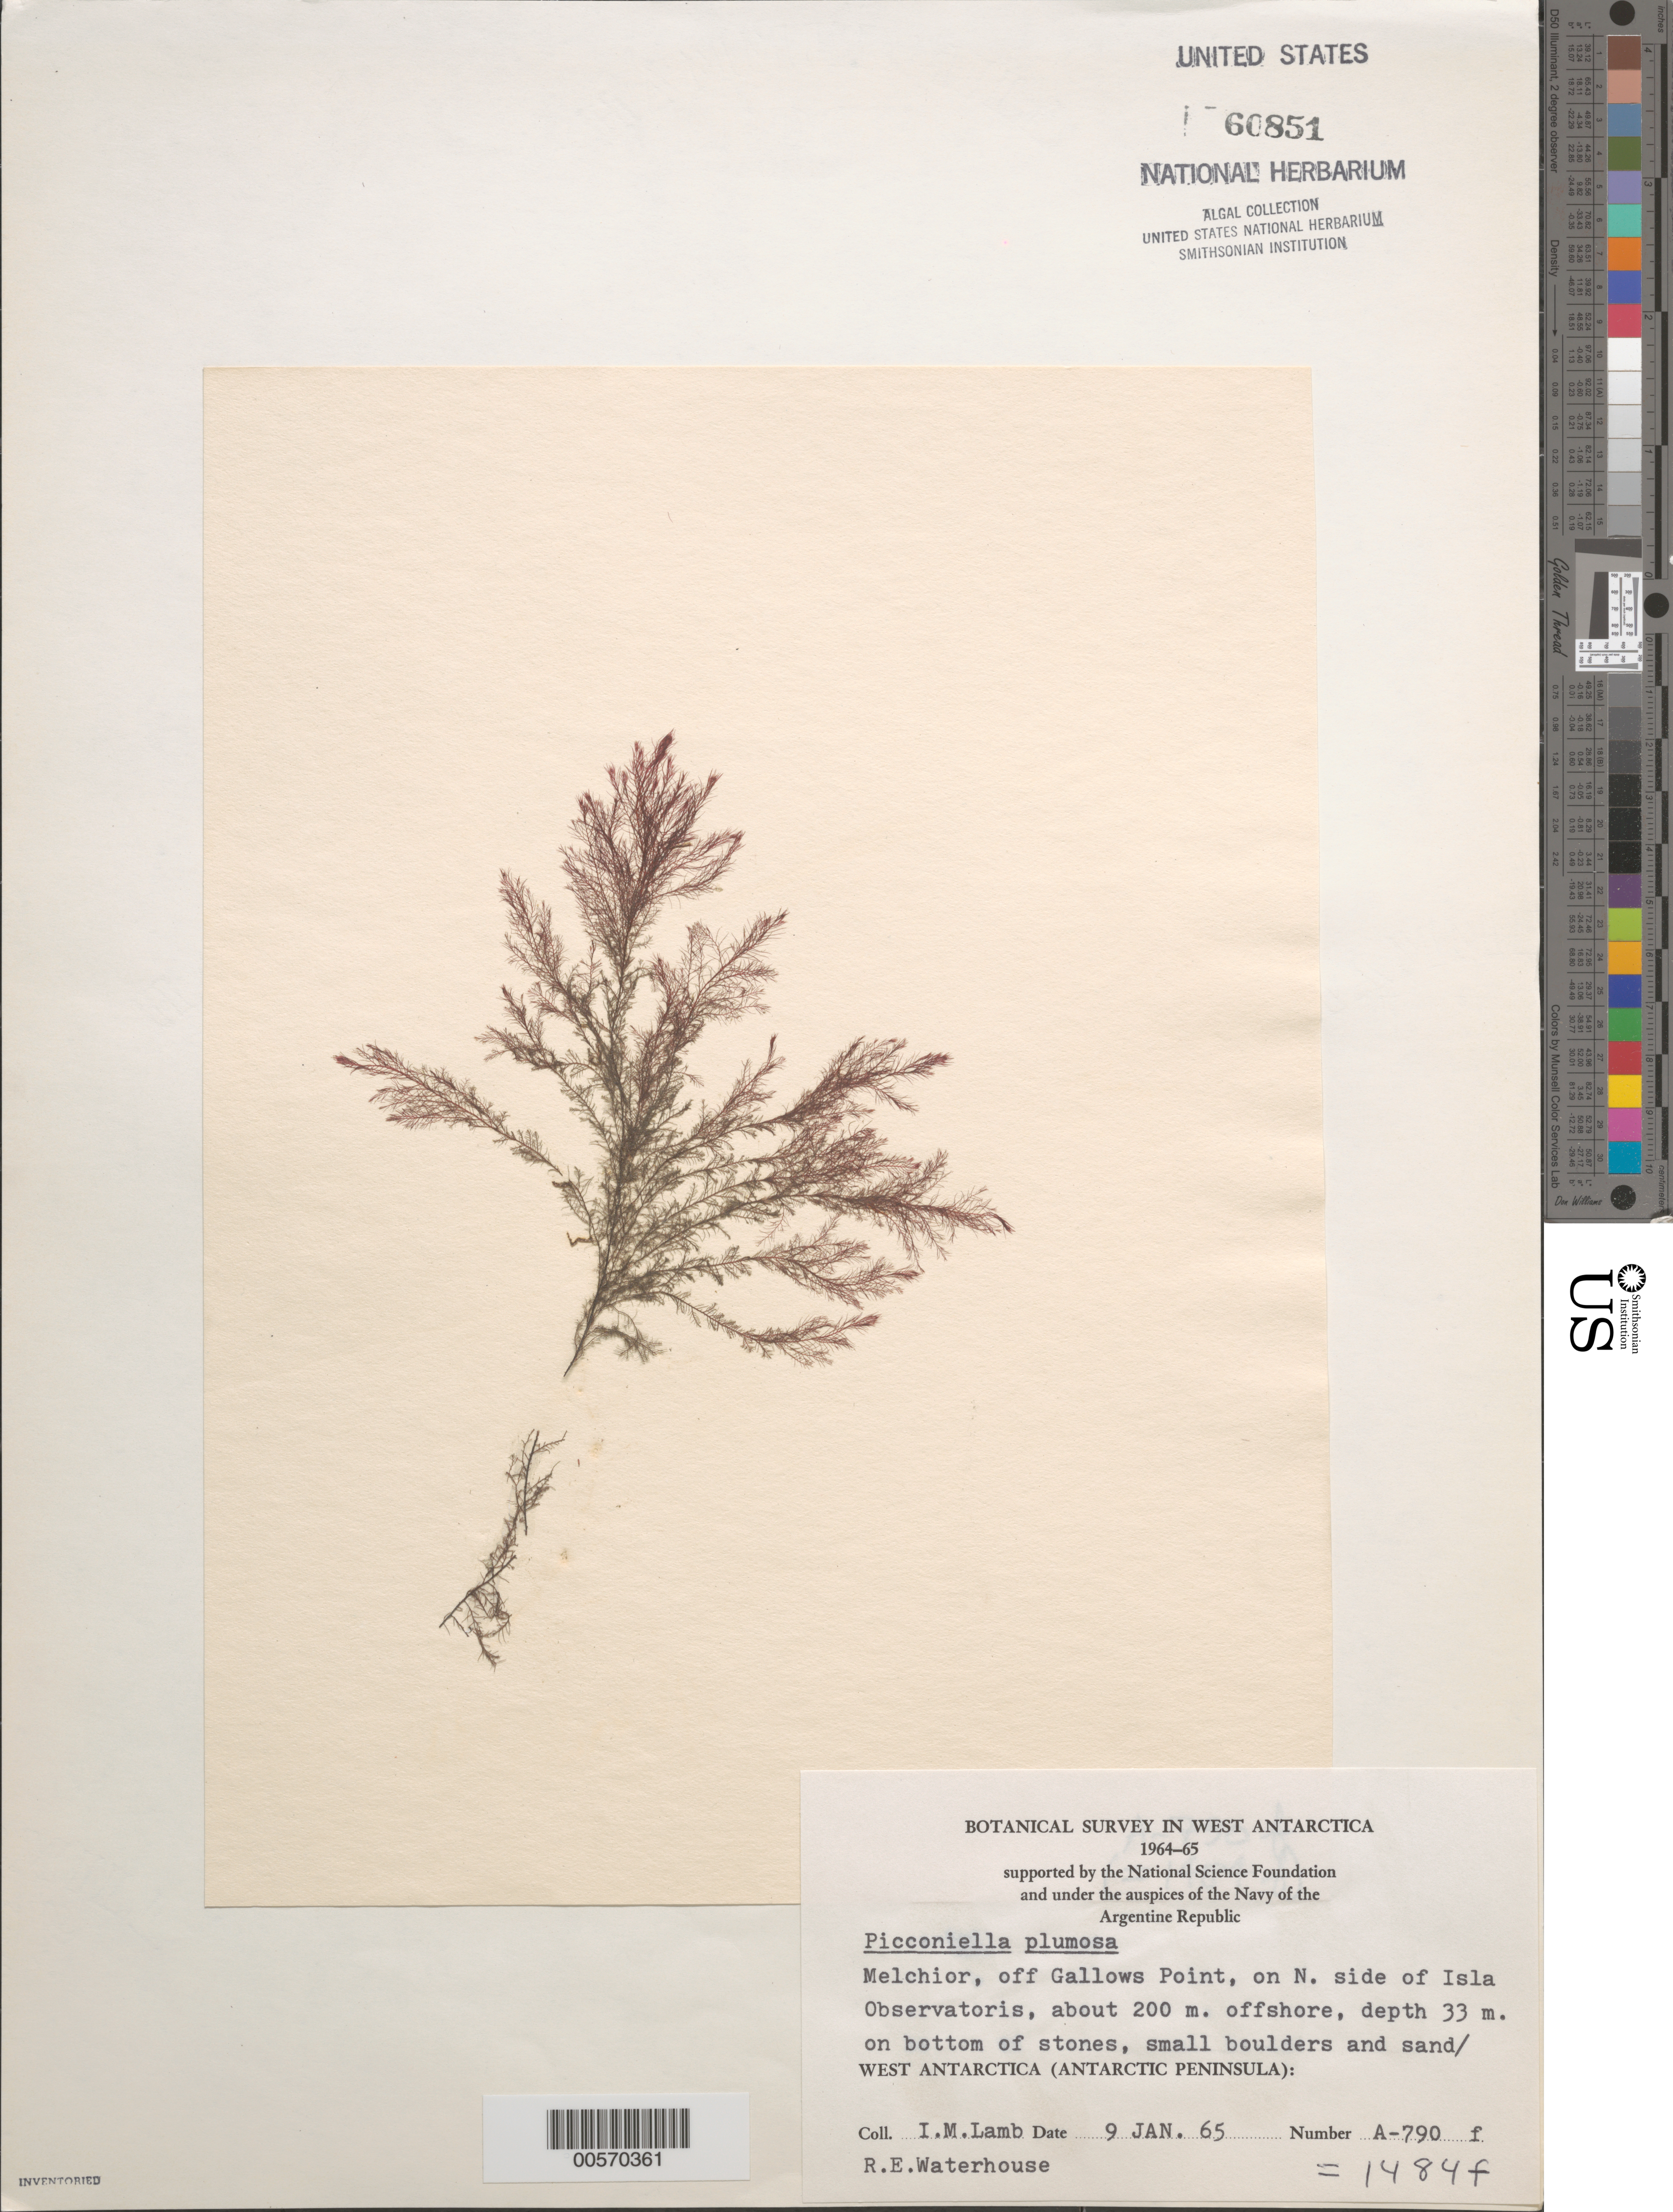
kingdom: Plantae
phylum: Rhodophyta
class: Florideophyceae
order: Ceramiales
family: Rhodomelaceae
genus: Picconiella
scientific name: Picconiella plumosa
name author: (Kylin) De Toni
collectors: I. M. Lamb & R. Waterhouse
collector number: A-790f (1484f)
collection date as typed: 09 Jan 1965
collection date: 1965-01-09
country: Antarctica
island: Gamma Island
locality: Off Gallows Point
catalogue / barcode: US 60851